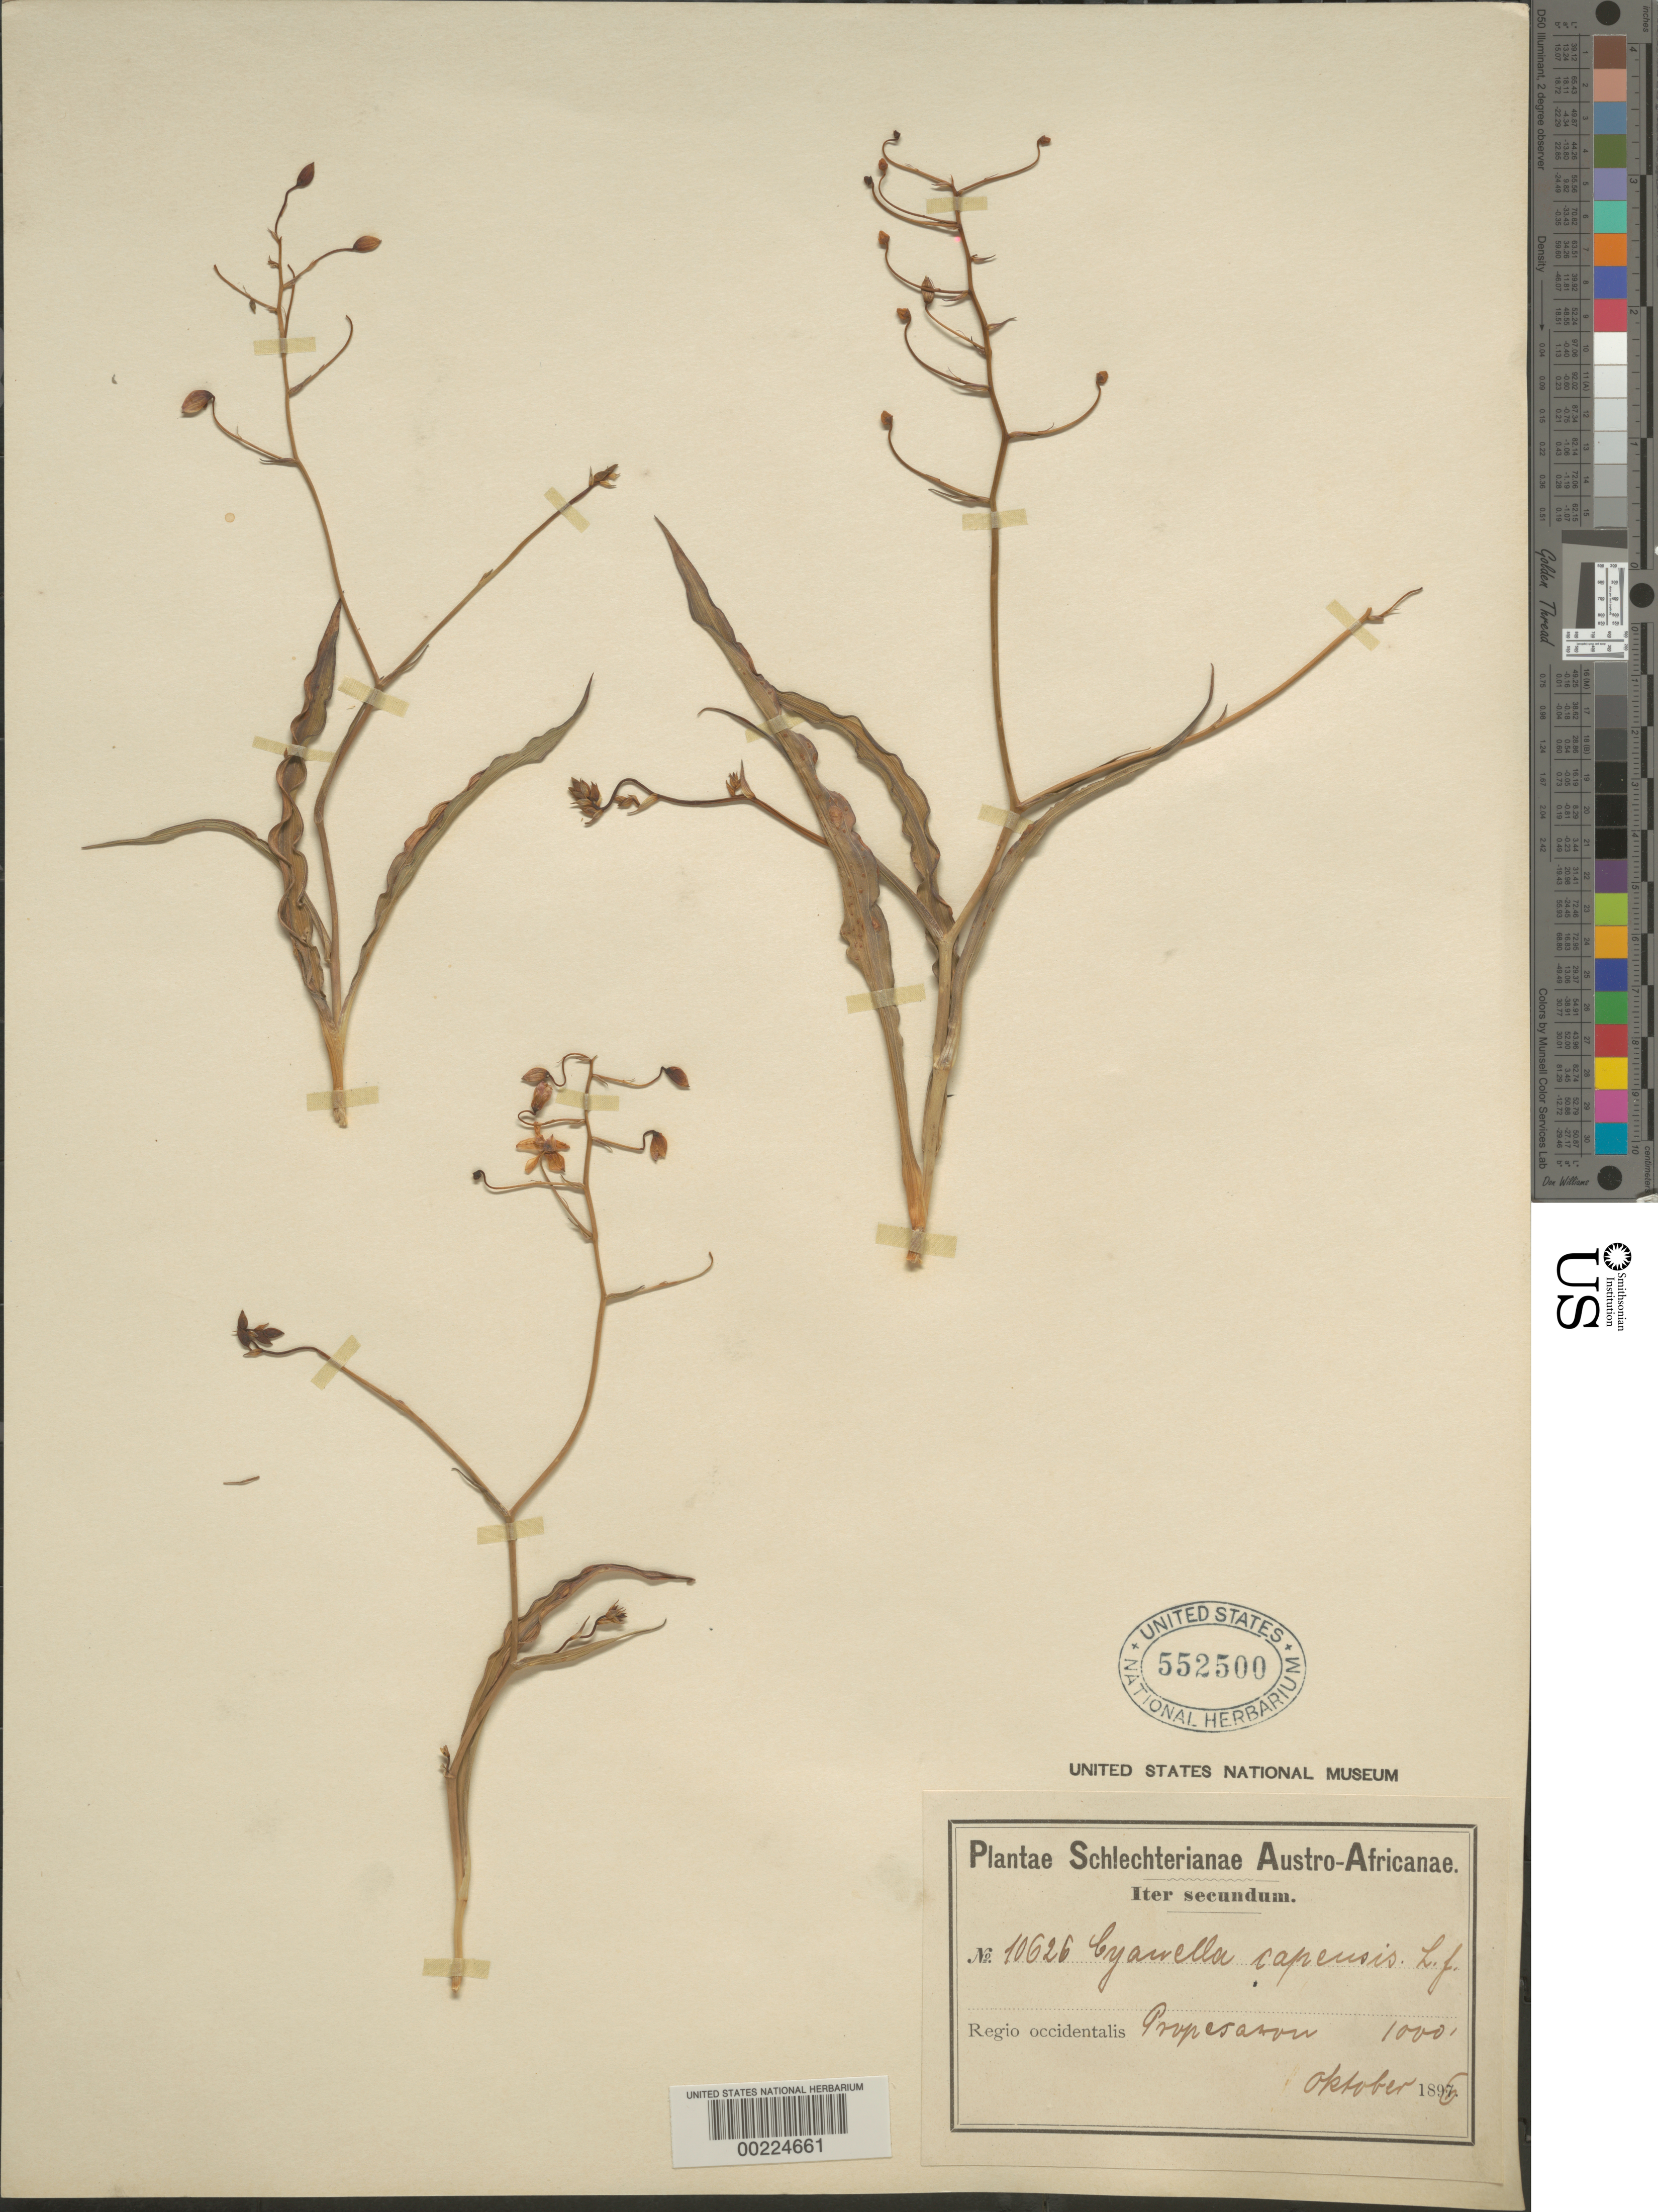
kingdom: Plantae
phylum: Tracheophyta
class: Liliopsida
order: Asparagales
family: Tecophilaeaceae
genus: Cyanella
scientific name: Cyanella capensis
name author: L.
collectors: M. Schlechter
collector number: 10626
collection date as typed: Oct 1896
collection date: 1896-10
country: South Africa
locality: Propesavon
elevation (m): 305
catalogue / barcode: US 552500